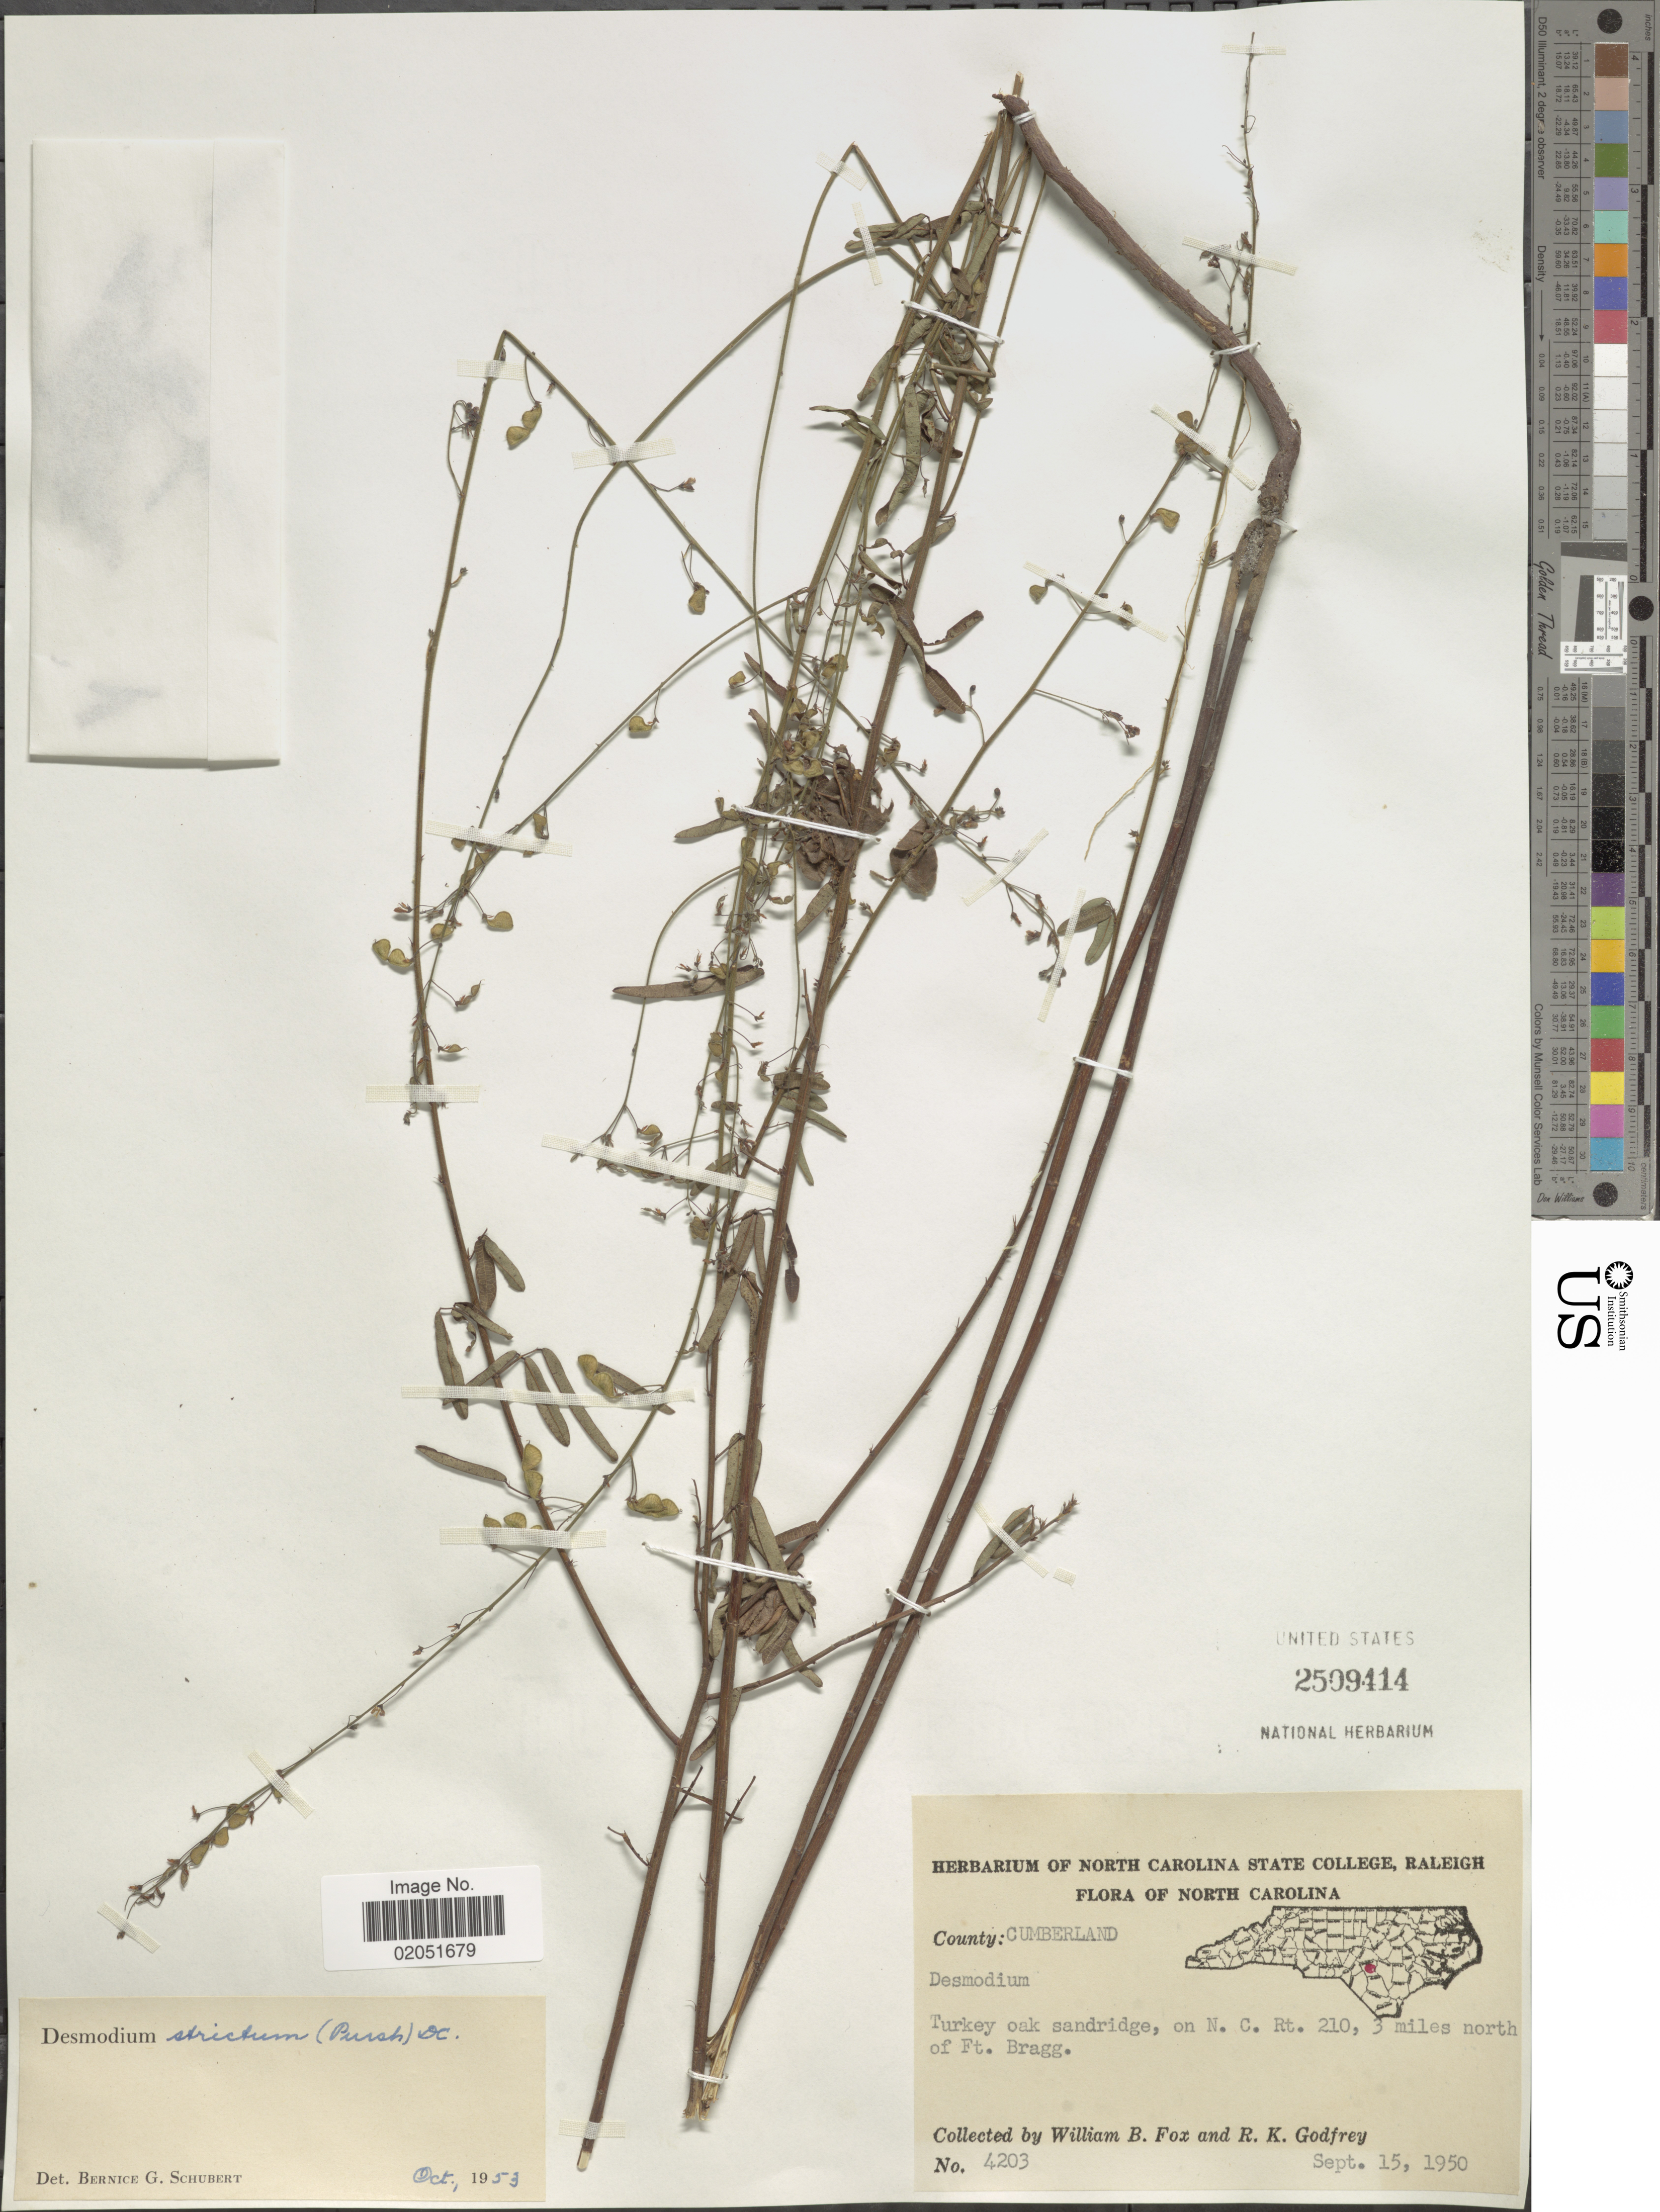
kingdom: Plantae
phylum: Tracheophyta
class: Magnoliopsida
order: Fabales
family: Fabaceae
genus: Desmodium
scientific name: Desmodium strictum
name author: (Pursh) DC.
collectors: W. B. Fox & R. K. Godfrey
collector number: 4203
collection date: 1950-09-15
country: United States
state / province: North Carolina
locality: On N. C. Rt. 210, 3 miles north of Ft. Bragg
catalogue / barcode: US 2509414